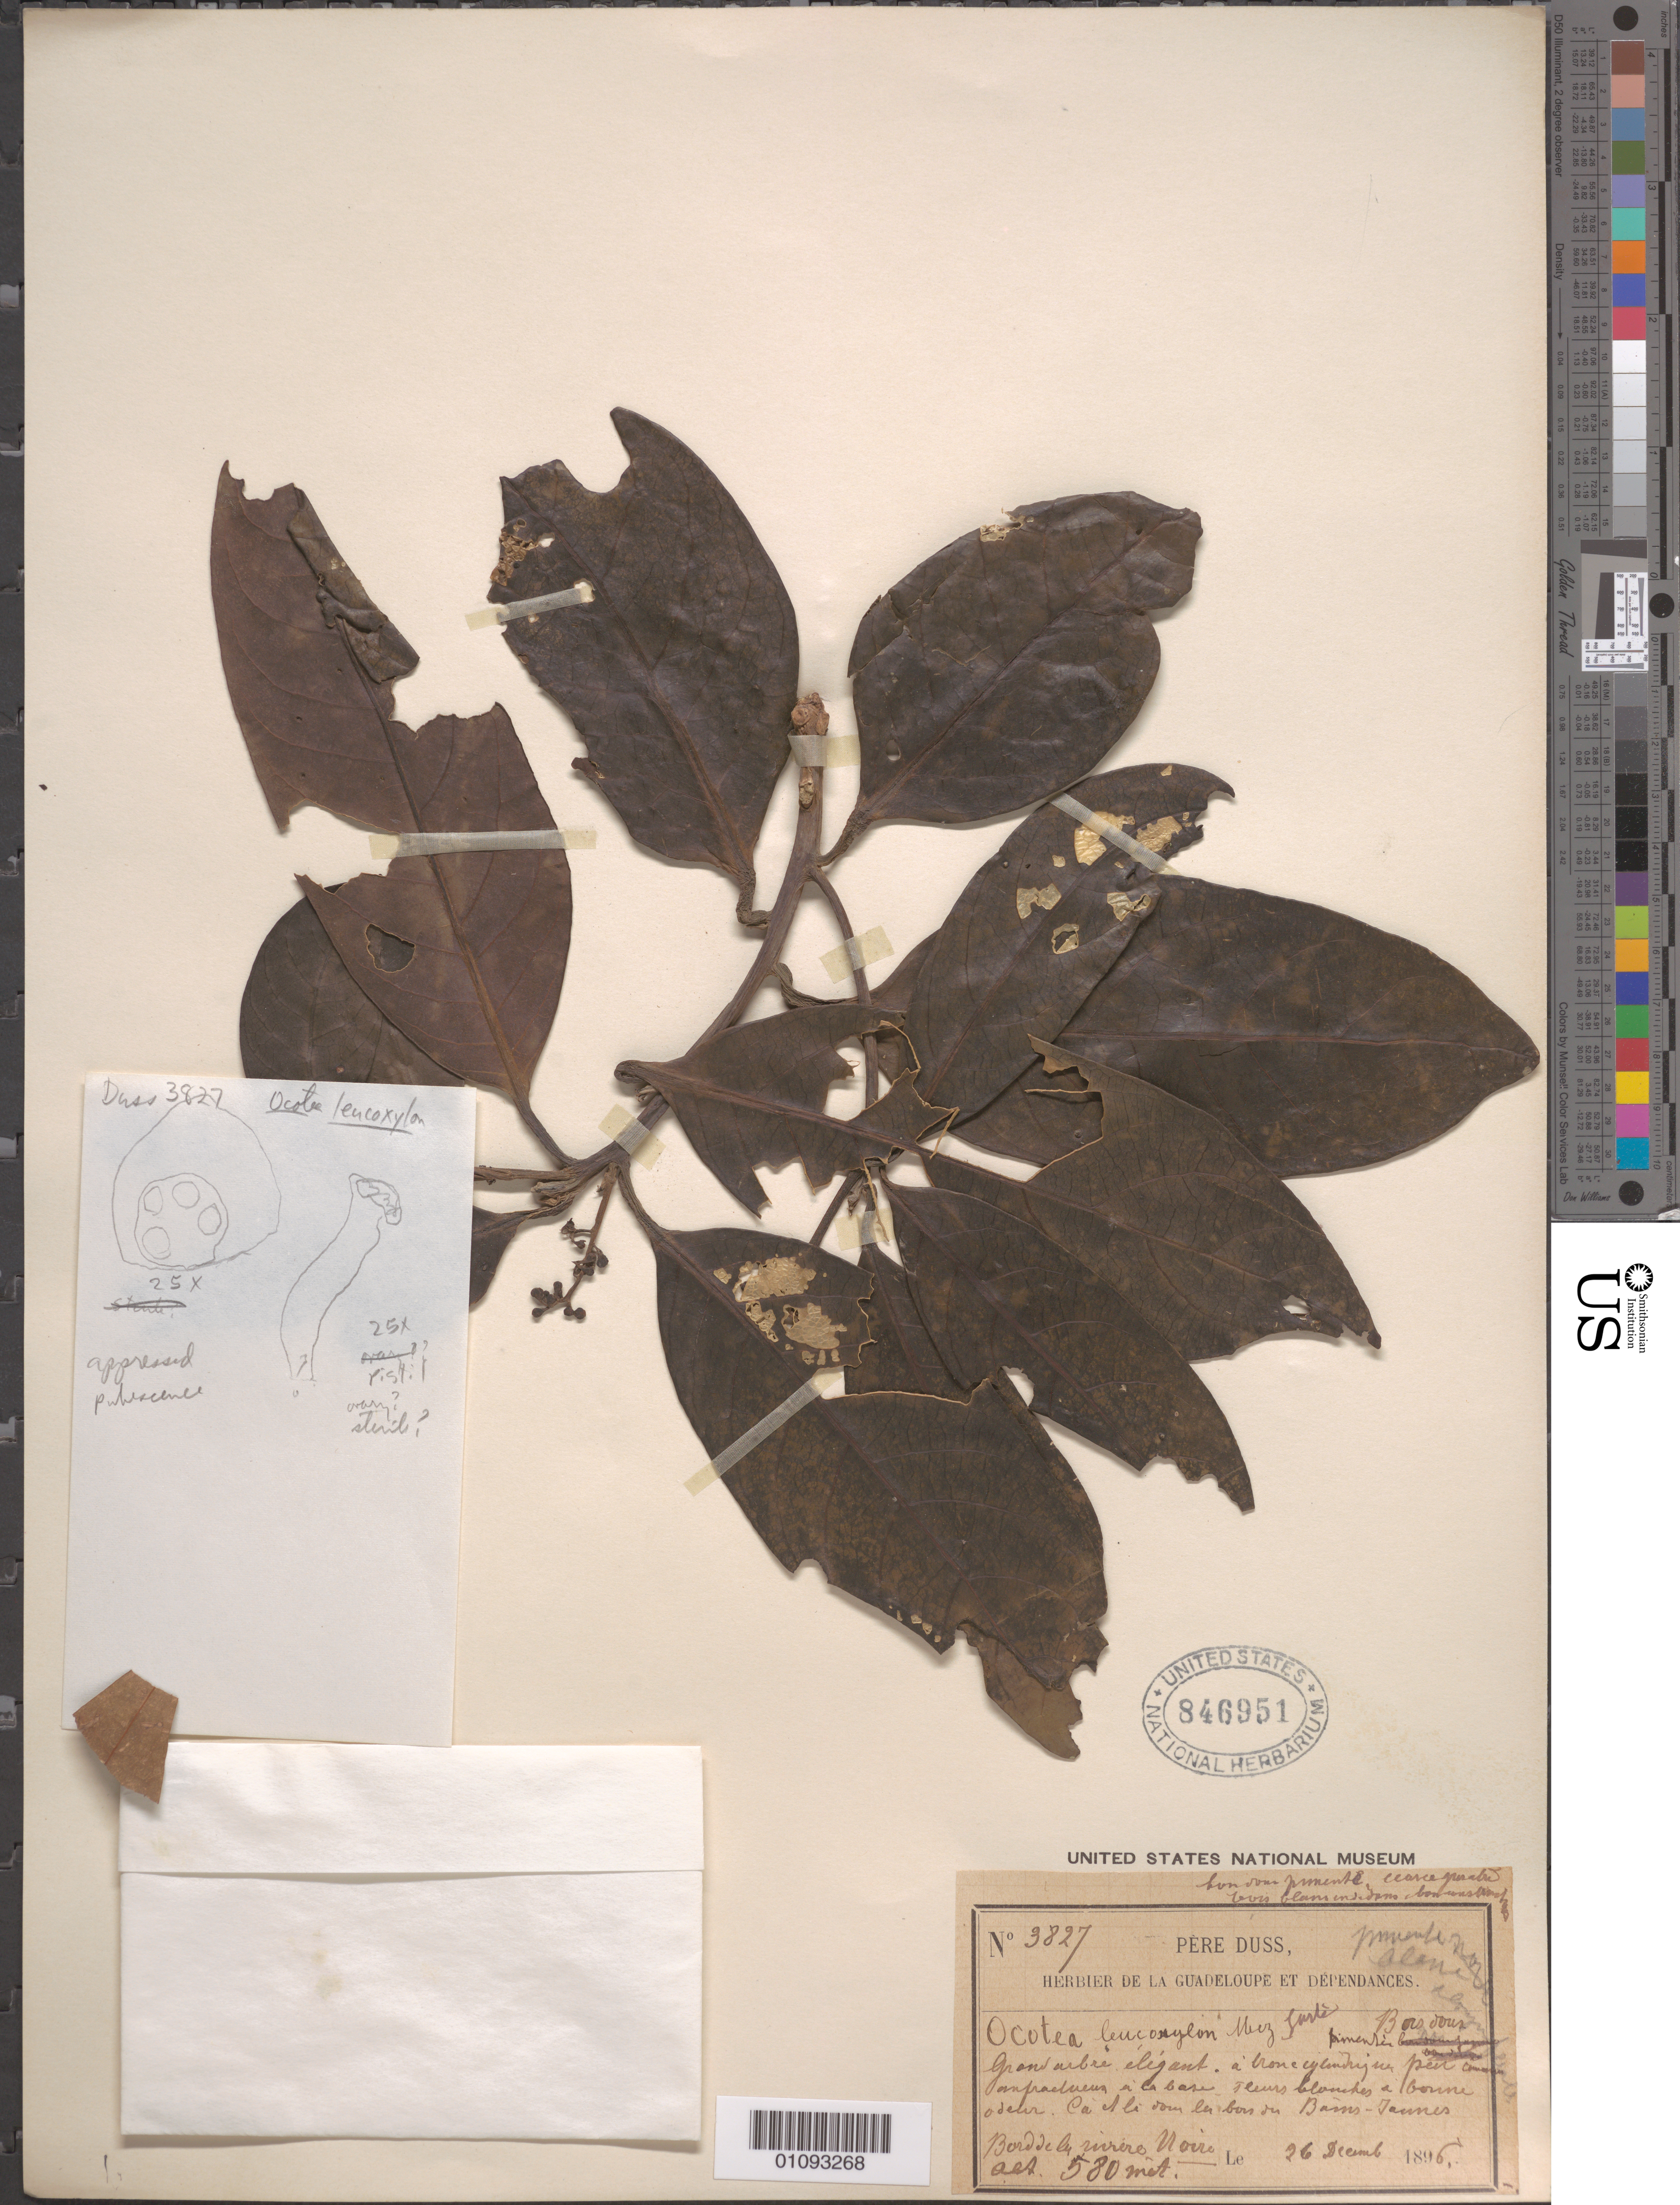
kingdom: Plantae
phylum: Tracheophyta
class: Magnoliopsida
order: Laurales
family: Lauraceae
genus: Ocotea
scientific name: Ocotea leucoxylon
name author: (Sw.) Laness.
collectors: Père Duss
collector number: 3827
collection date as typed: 26 Dec 1896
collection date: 1896-12-26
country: Guadeloupe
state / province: St. Claude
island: Basse Terre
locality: Bains Jaunes.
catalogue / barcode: US 846951